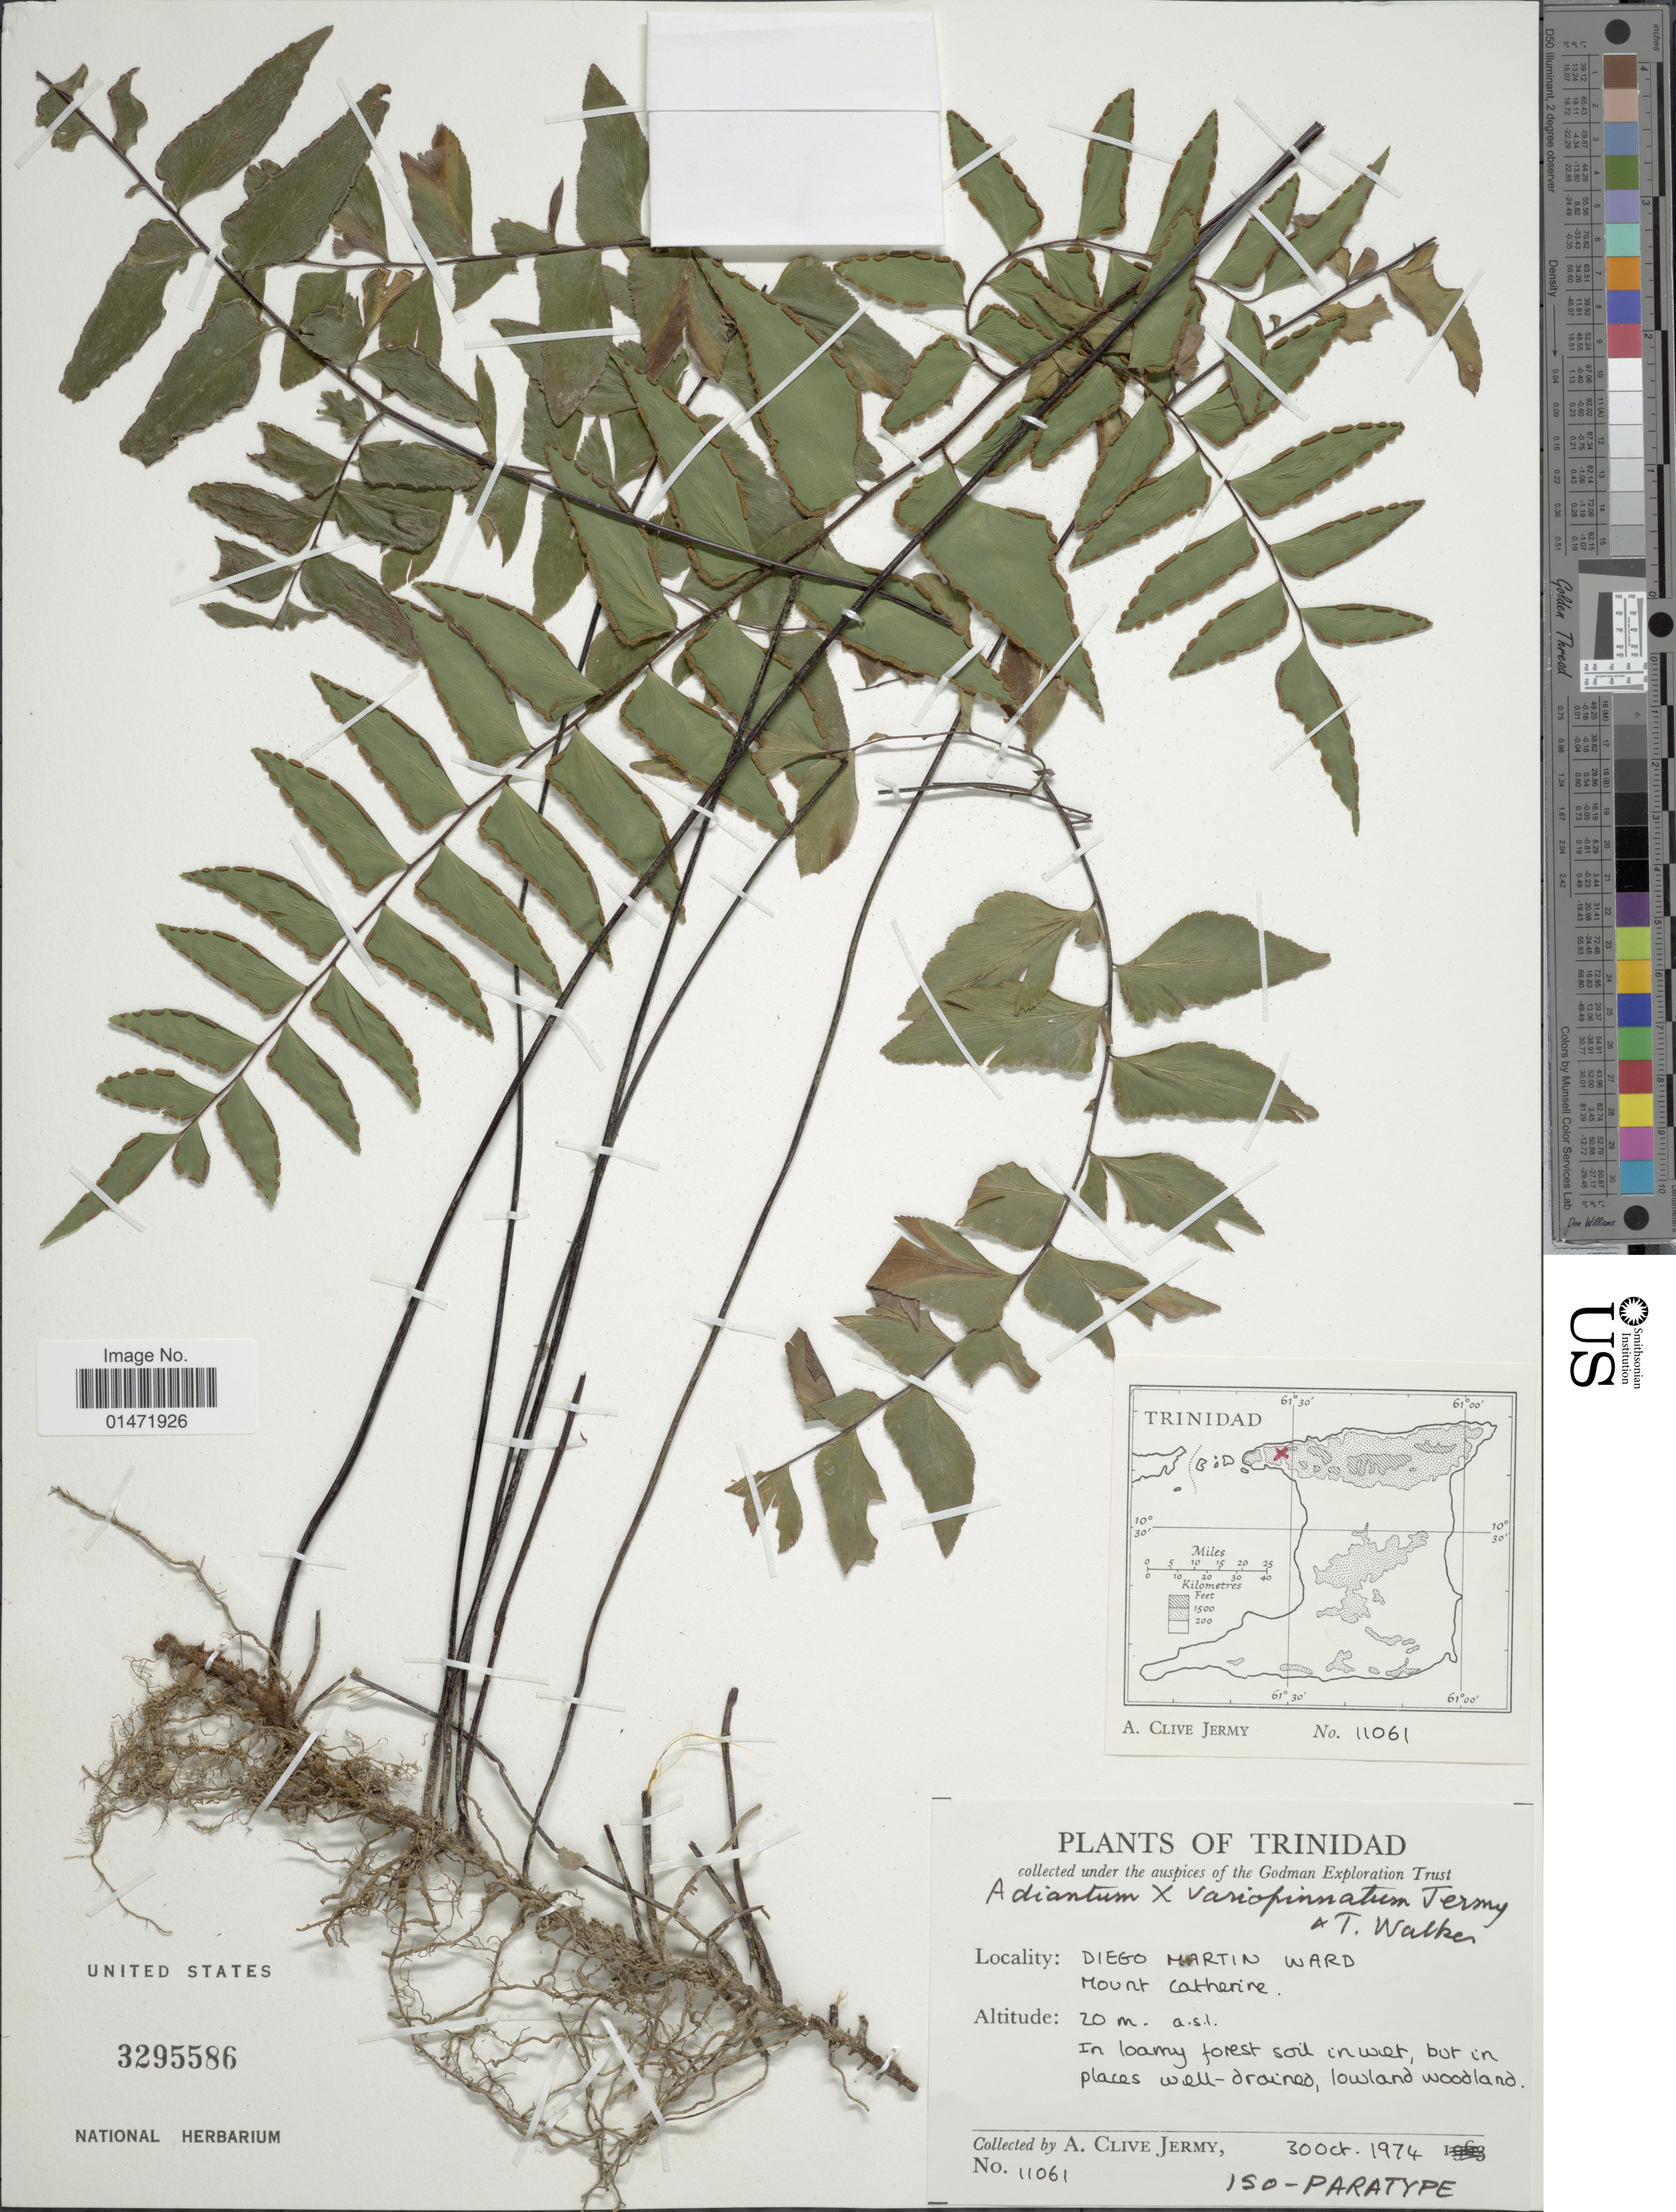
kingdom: Plantae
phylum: Tracheophyta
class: Polypodiopsida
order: Polypodiales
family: Pteridaceae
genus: Adiantum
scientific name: Adiantum x variopinnatum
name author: Jermy & T.G. Walker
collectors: A. Jermy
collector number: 11061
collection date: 1974-10-30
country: Trinidad and Tobago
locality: Trinidad. Diego Martin Ward, Mount Catherine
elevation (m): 20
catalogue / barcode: US 3295586